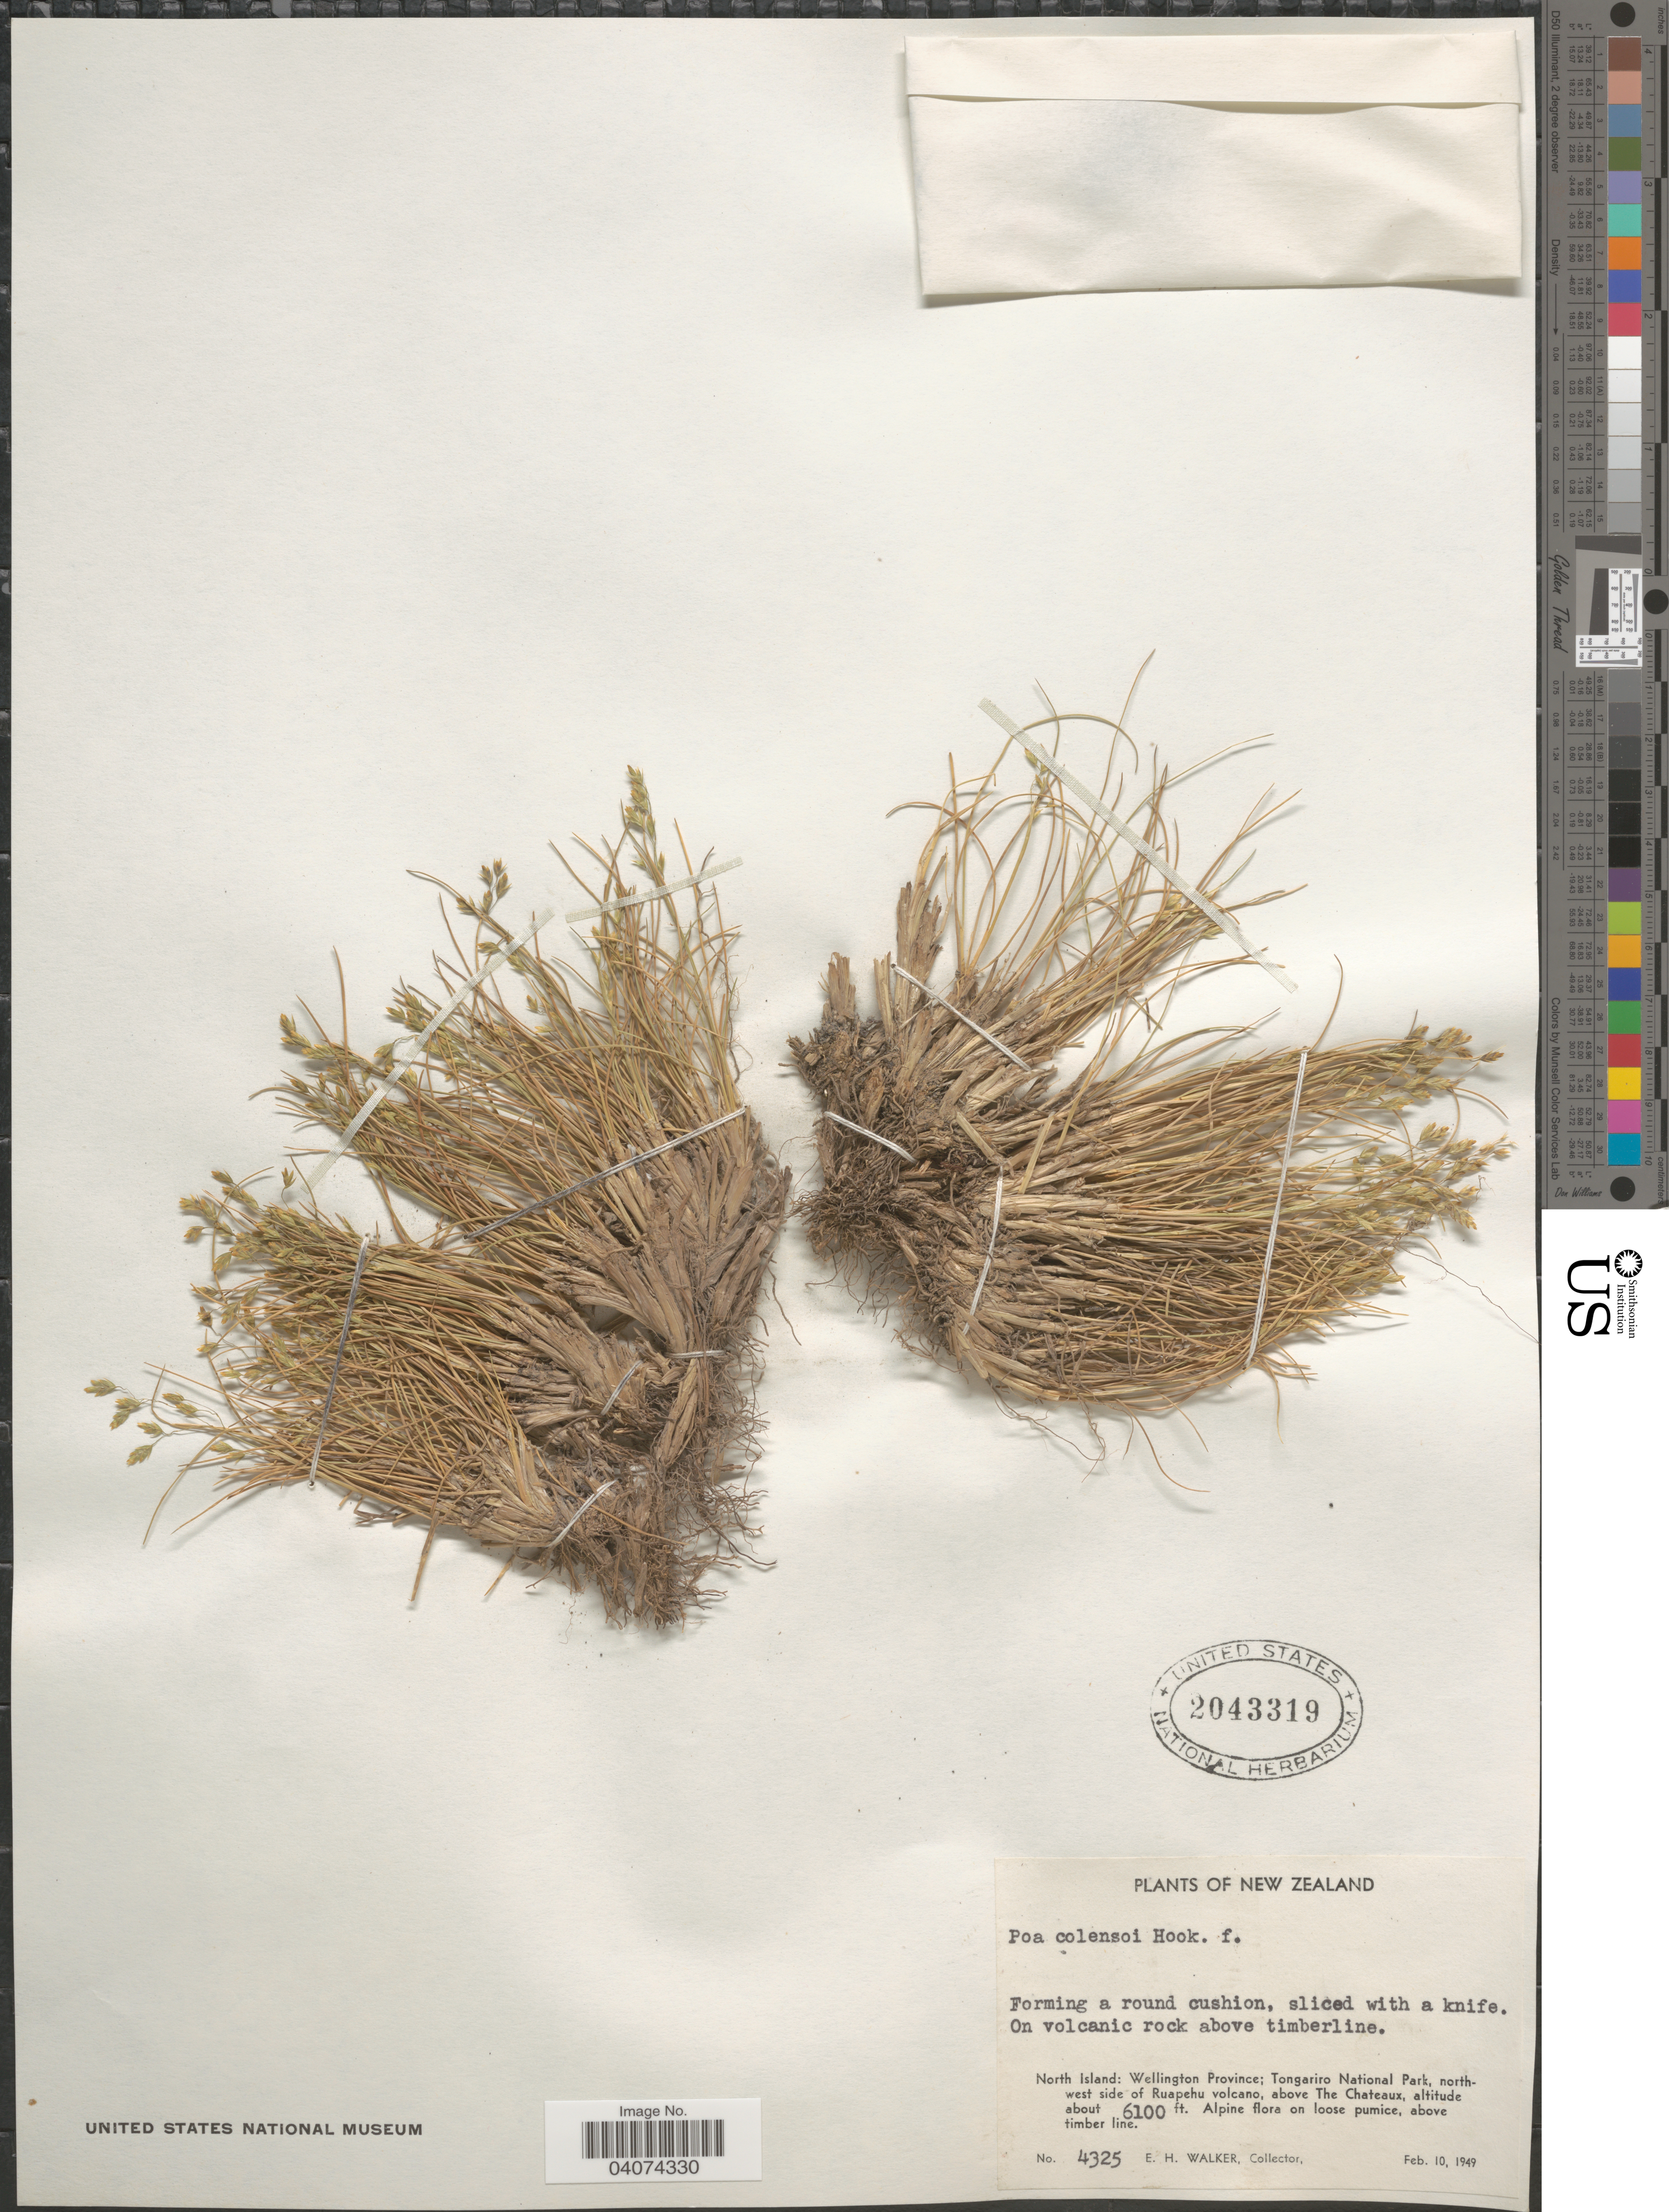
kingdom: Plantae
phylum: Tracheophyta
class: Liliopsida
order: Poales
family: Poaceae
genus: Poa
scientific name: Poa colensoi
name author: Hook. f.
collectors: E. H. Walker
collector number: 4325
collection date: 1949-02-10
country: New Zealand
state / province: Wellington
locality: On volcanic rock above timberline. North Island: Tongariro National Park, north-west side of Ruapehu volcano, above The Chateaux. Alpine flora on loose pumice, above timber line.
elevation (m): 1859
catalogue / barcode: US 2043319